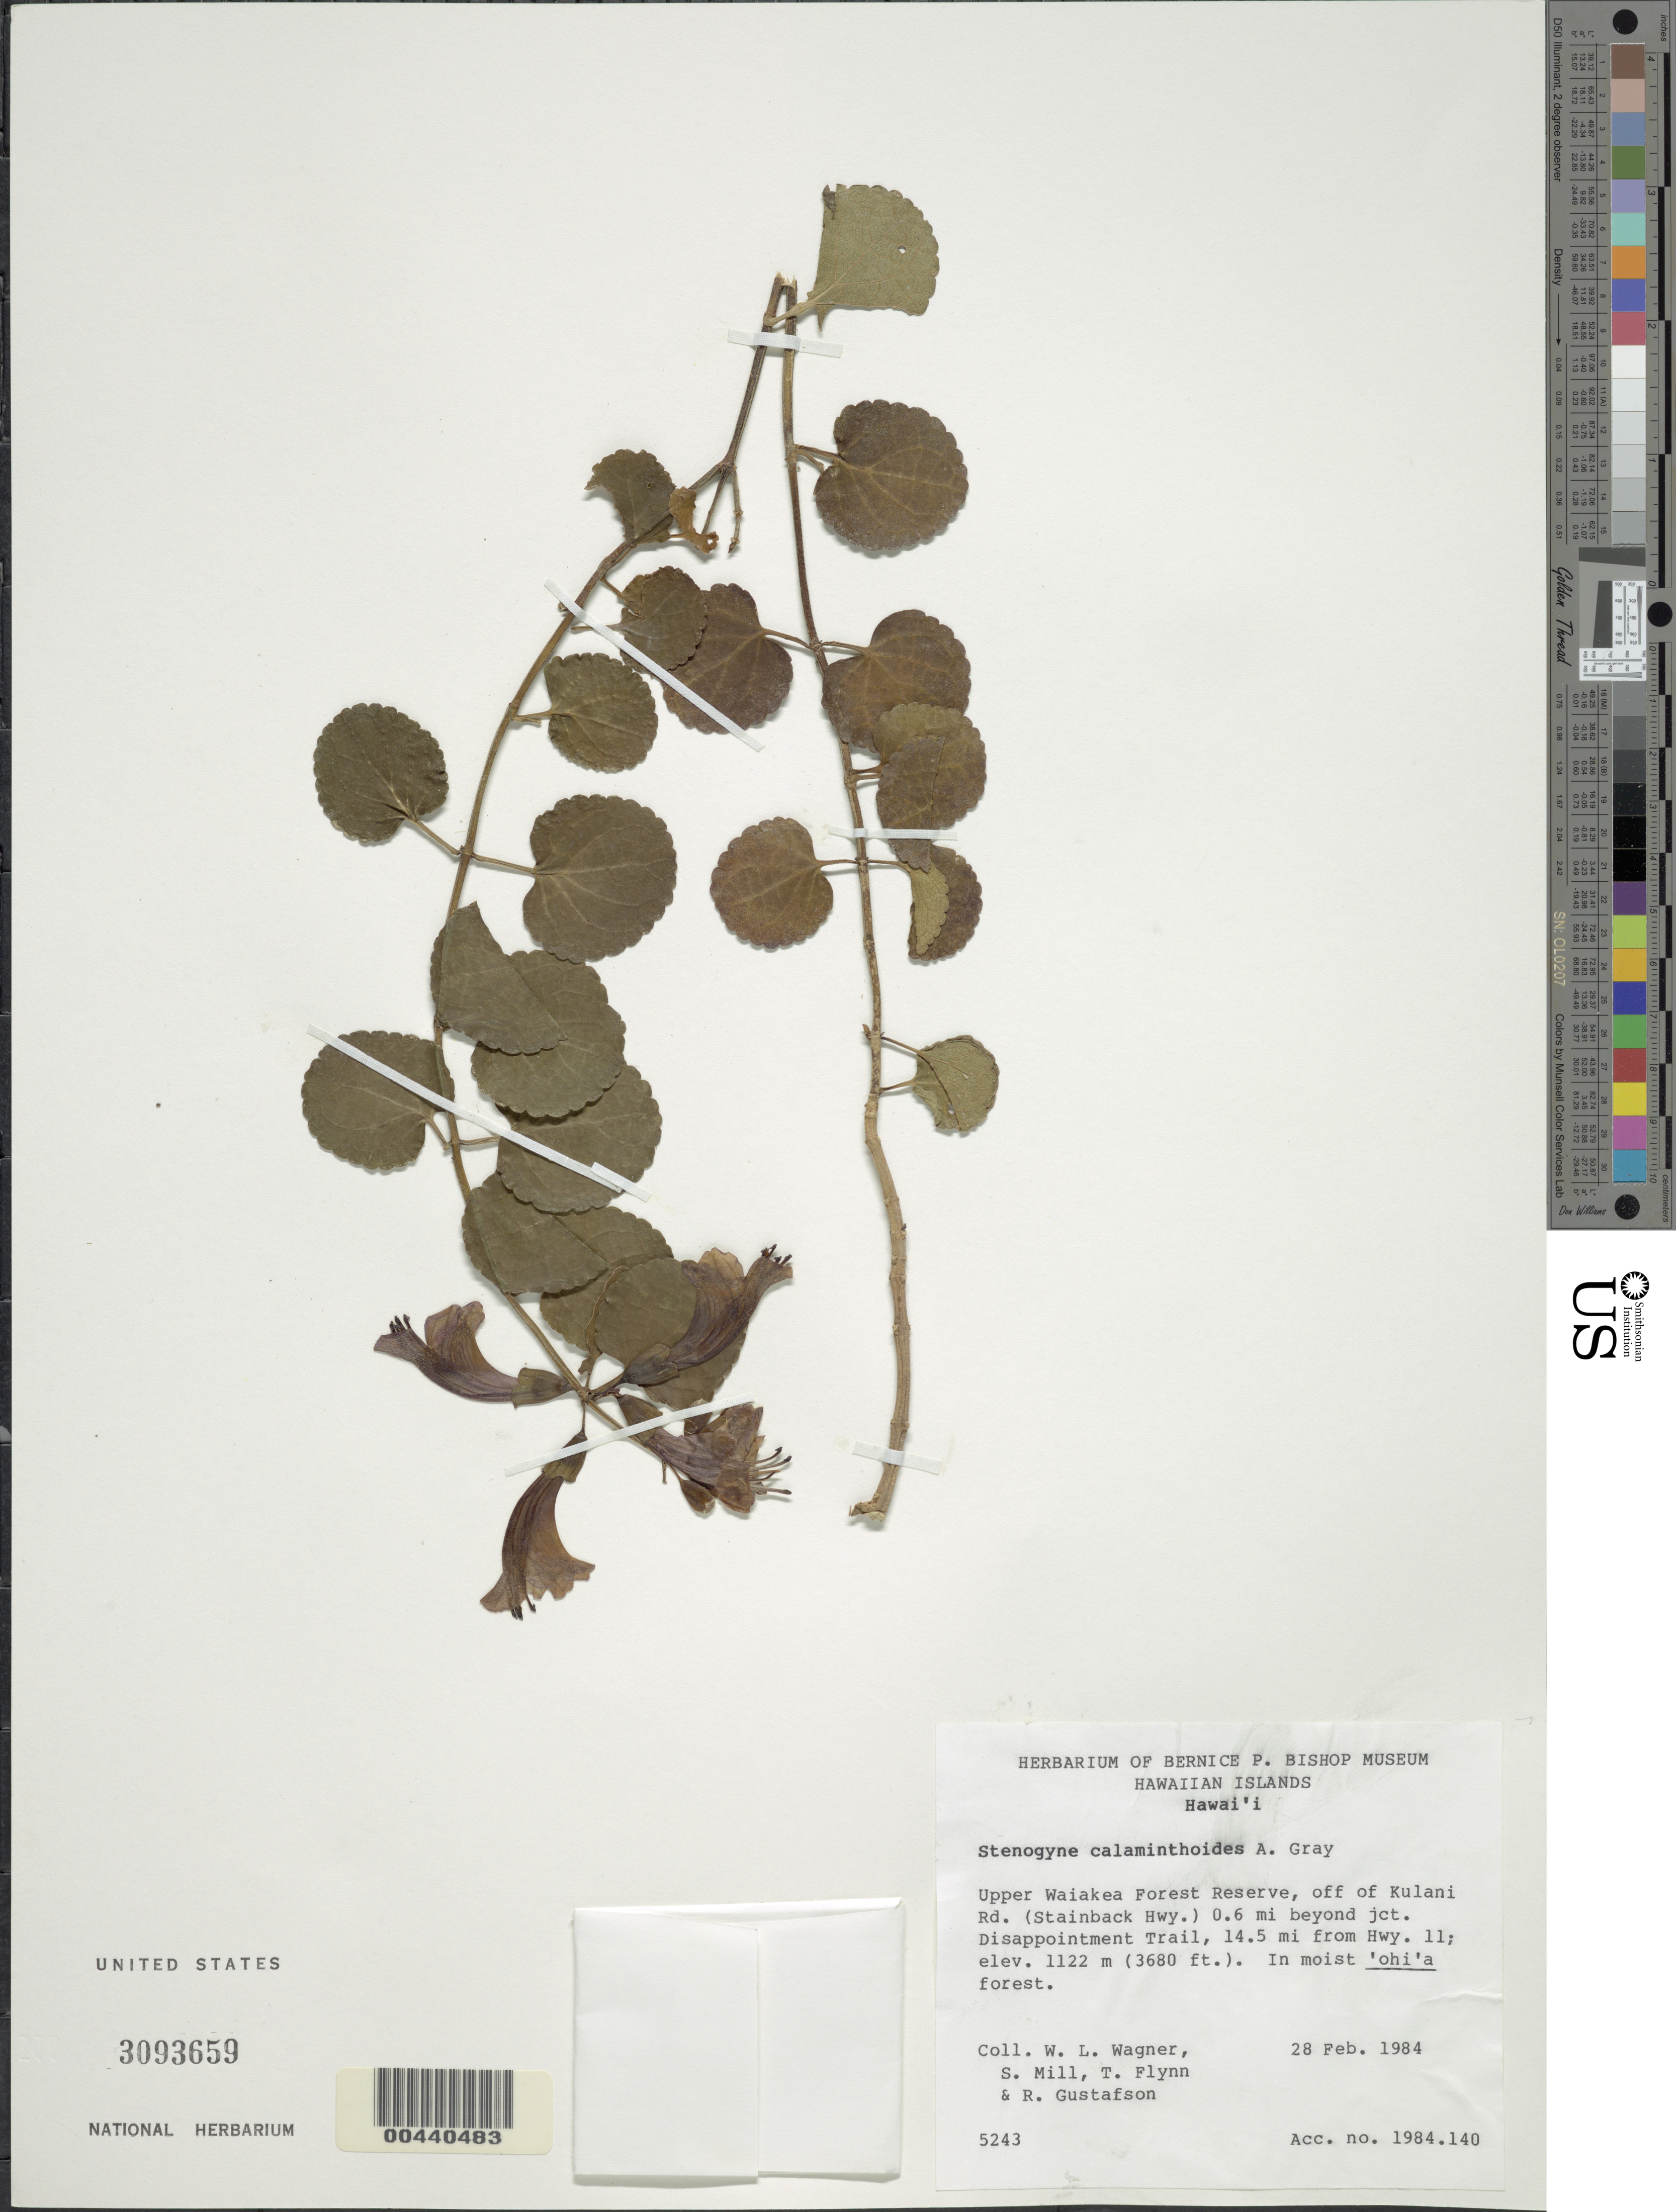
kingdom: Plantae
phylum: Tracheophyta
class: Magnoliopsida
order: Lamiales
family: Lamiaceae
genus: Stenogyne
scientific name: Stenogyne calaminthoides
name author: A. Gray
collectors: W. L. Wagner, S. W. Miller, T. W. Flynn & R. Gustafson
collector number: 5243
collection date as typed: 28 Feb 1984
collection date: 1984-02-28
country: United States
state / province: Hawaii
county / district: Hawaii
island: Hawaii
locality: Upper Waiakea Forest Reserve, off of Kulani Rd. (Stainback Hwy.) 0.6 mi beyond jct. Disappointment Trail, 14.5 mi from Hwy. 11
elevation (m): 1122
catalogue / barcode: US 3093659